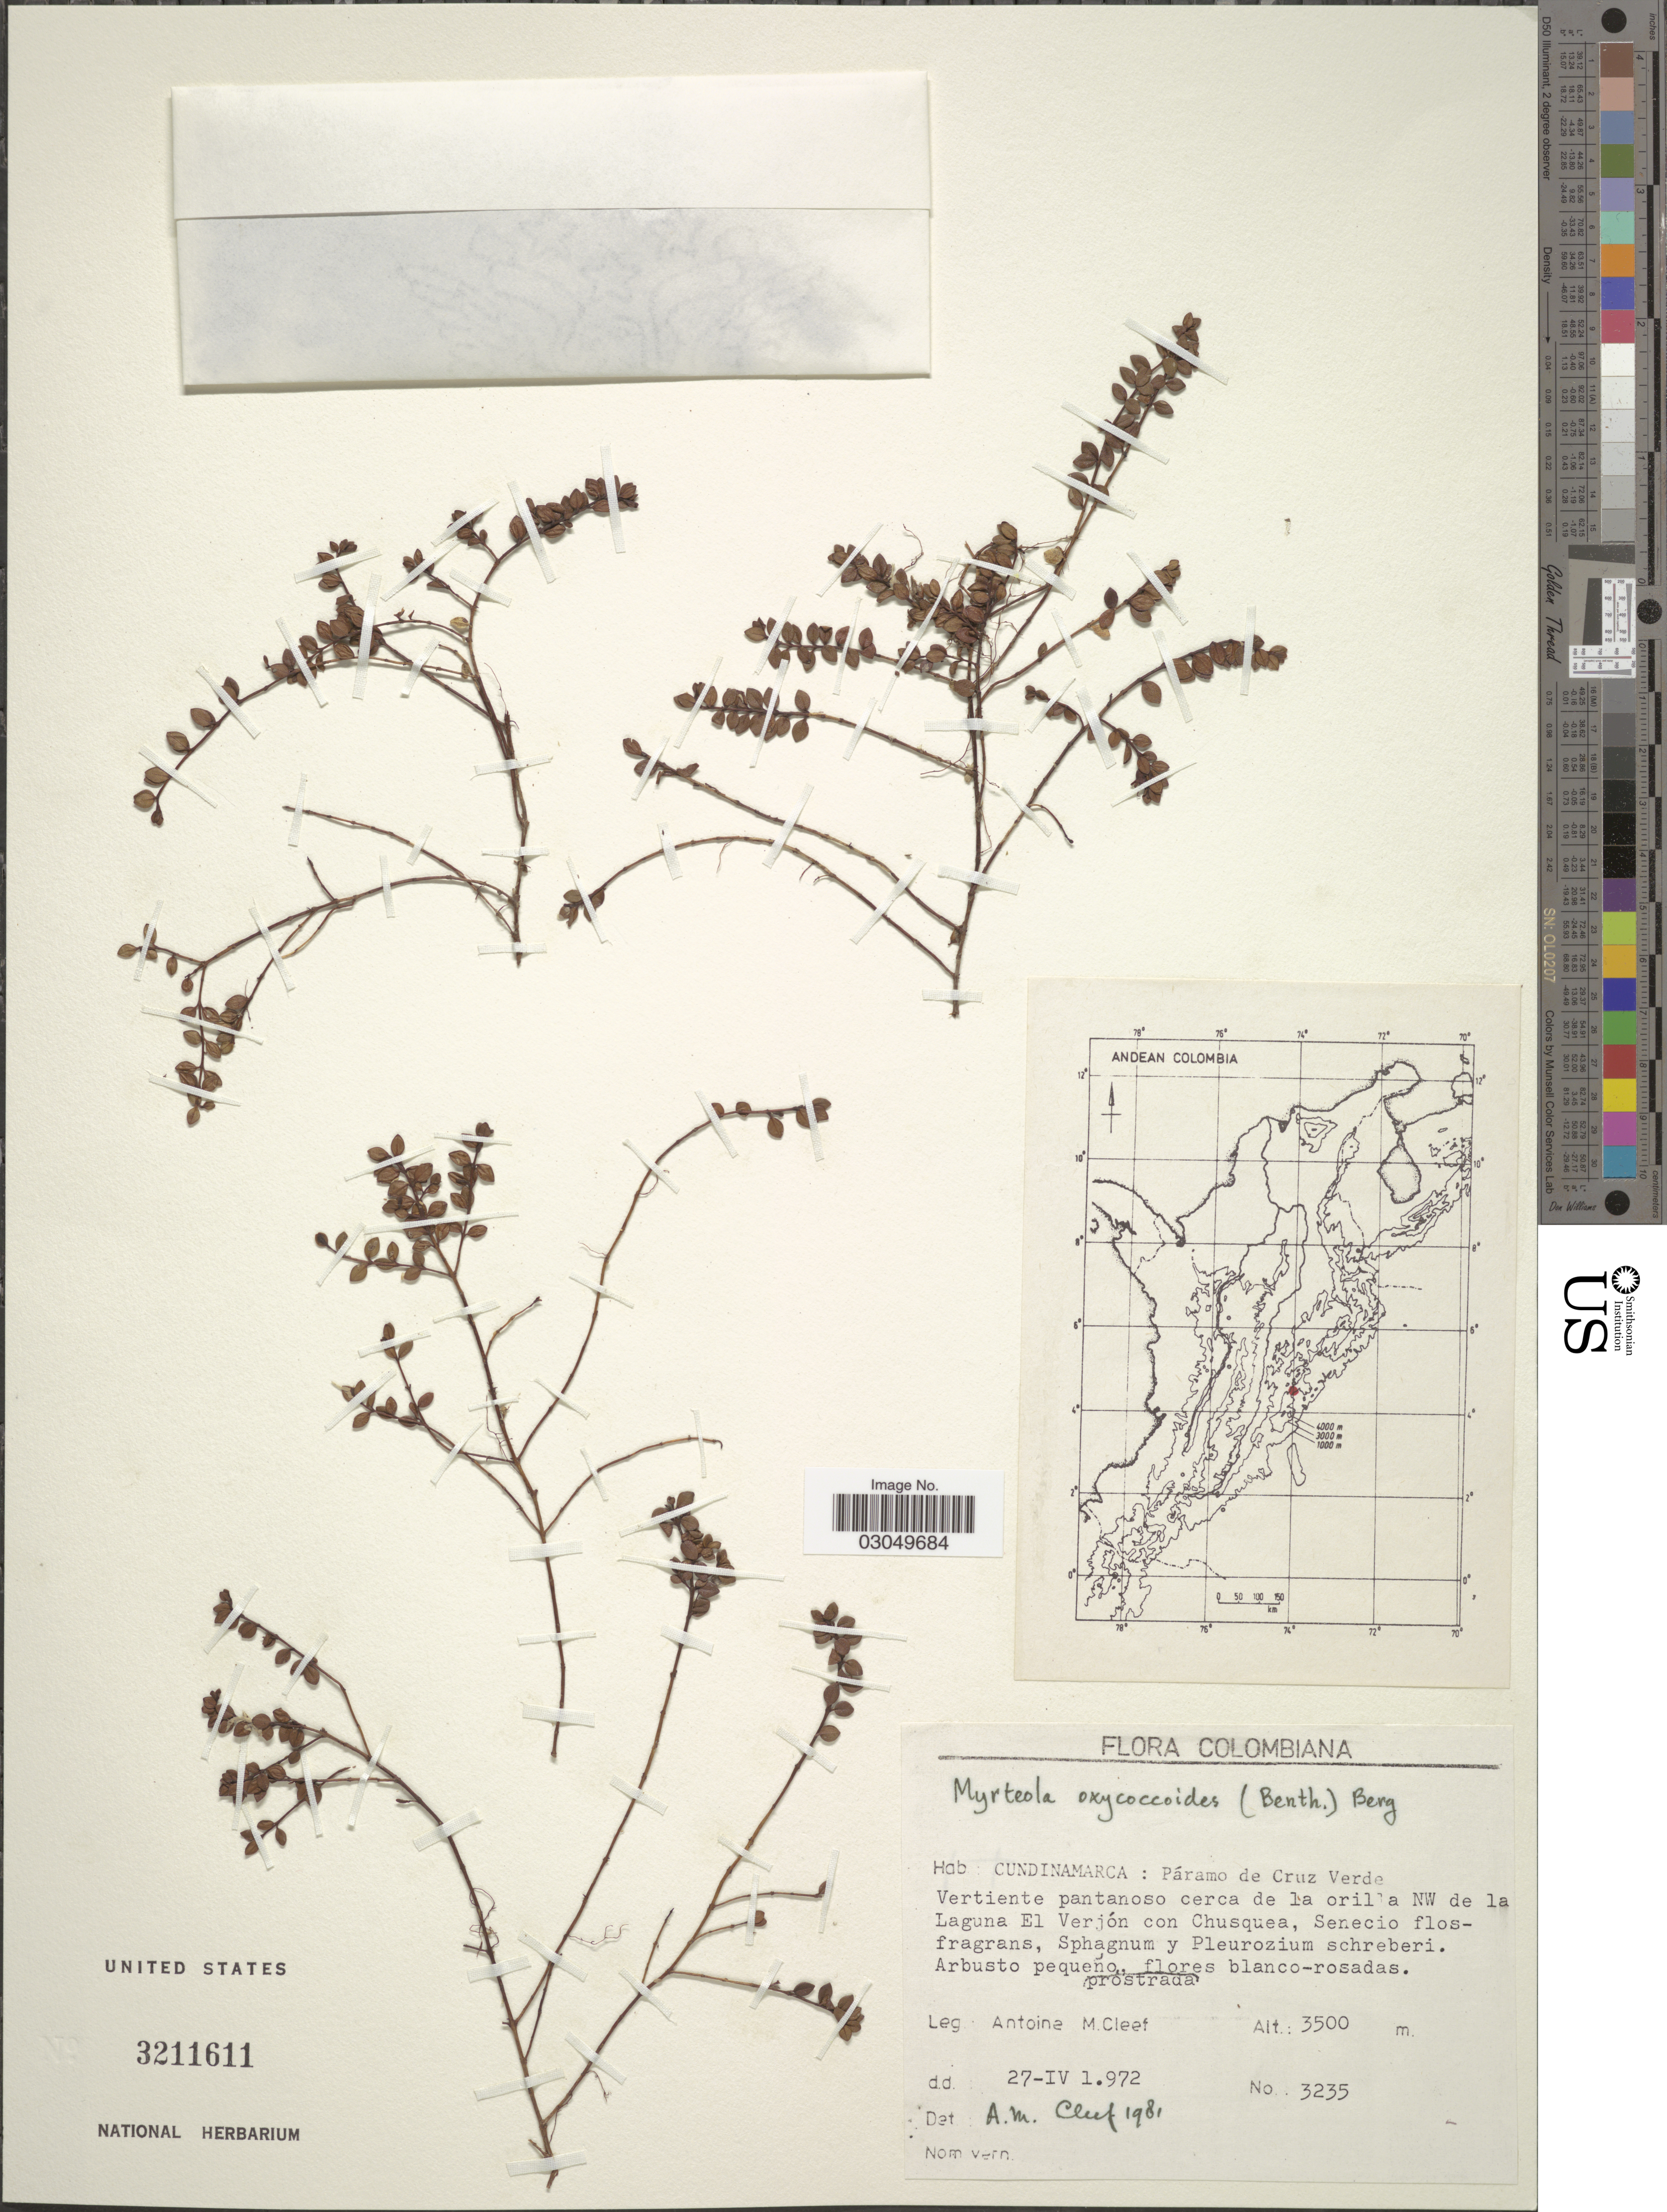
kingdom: Plantae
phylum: Tracheophyta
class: Magnoliopsida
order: Myrtales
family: Myrtaceae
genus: Myrteola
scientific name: Myrteola nummularia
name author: (Lam.) O. Berg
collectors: A. M. Cleef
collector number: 3235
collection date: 1972-04-27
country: Colombia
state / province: Cundinamarca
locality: Páramo de Cruz Verde. Vertiente pantanoso cerca de la orilla NW de la Laguna El Verjón con Chusquea.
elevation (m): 3500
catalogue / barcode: US 3211611